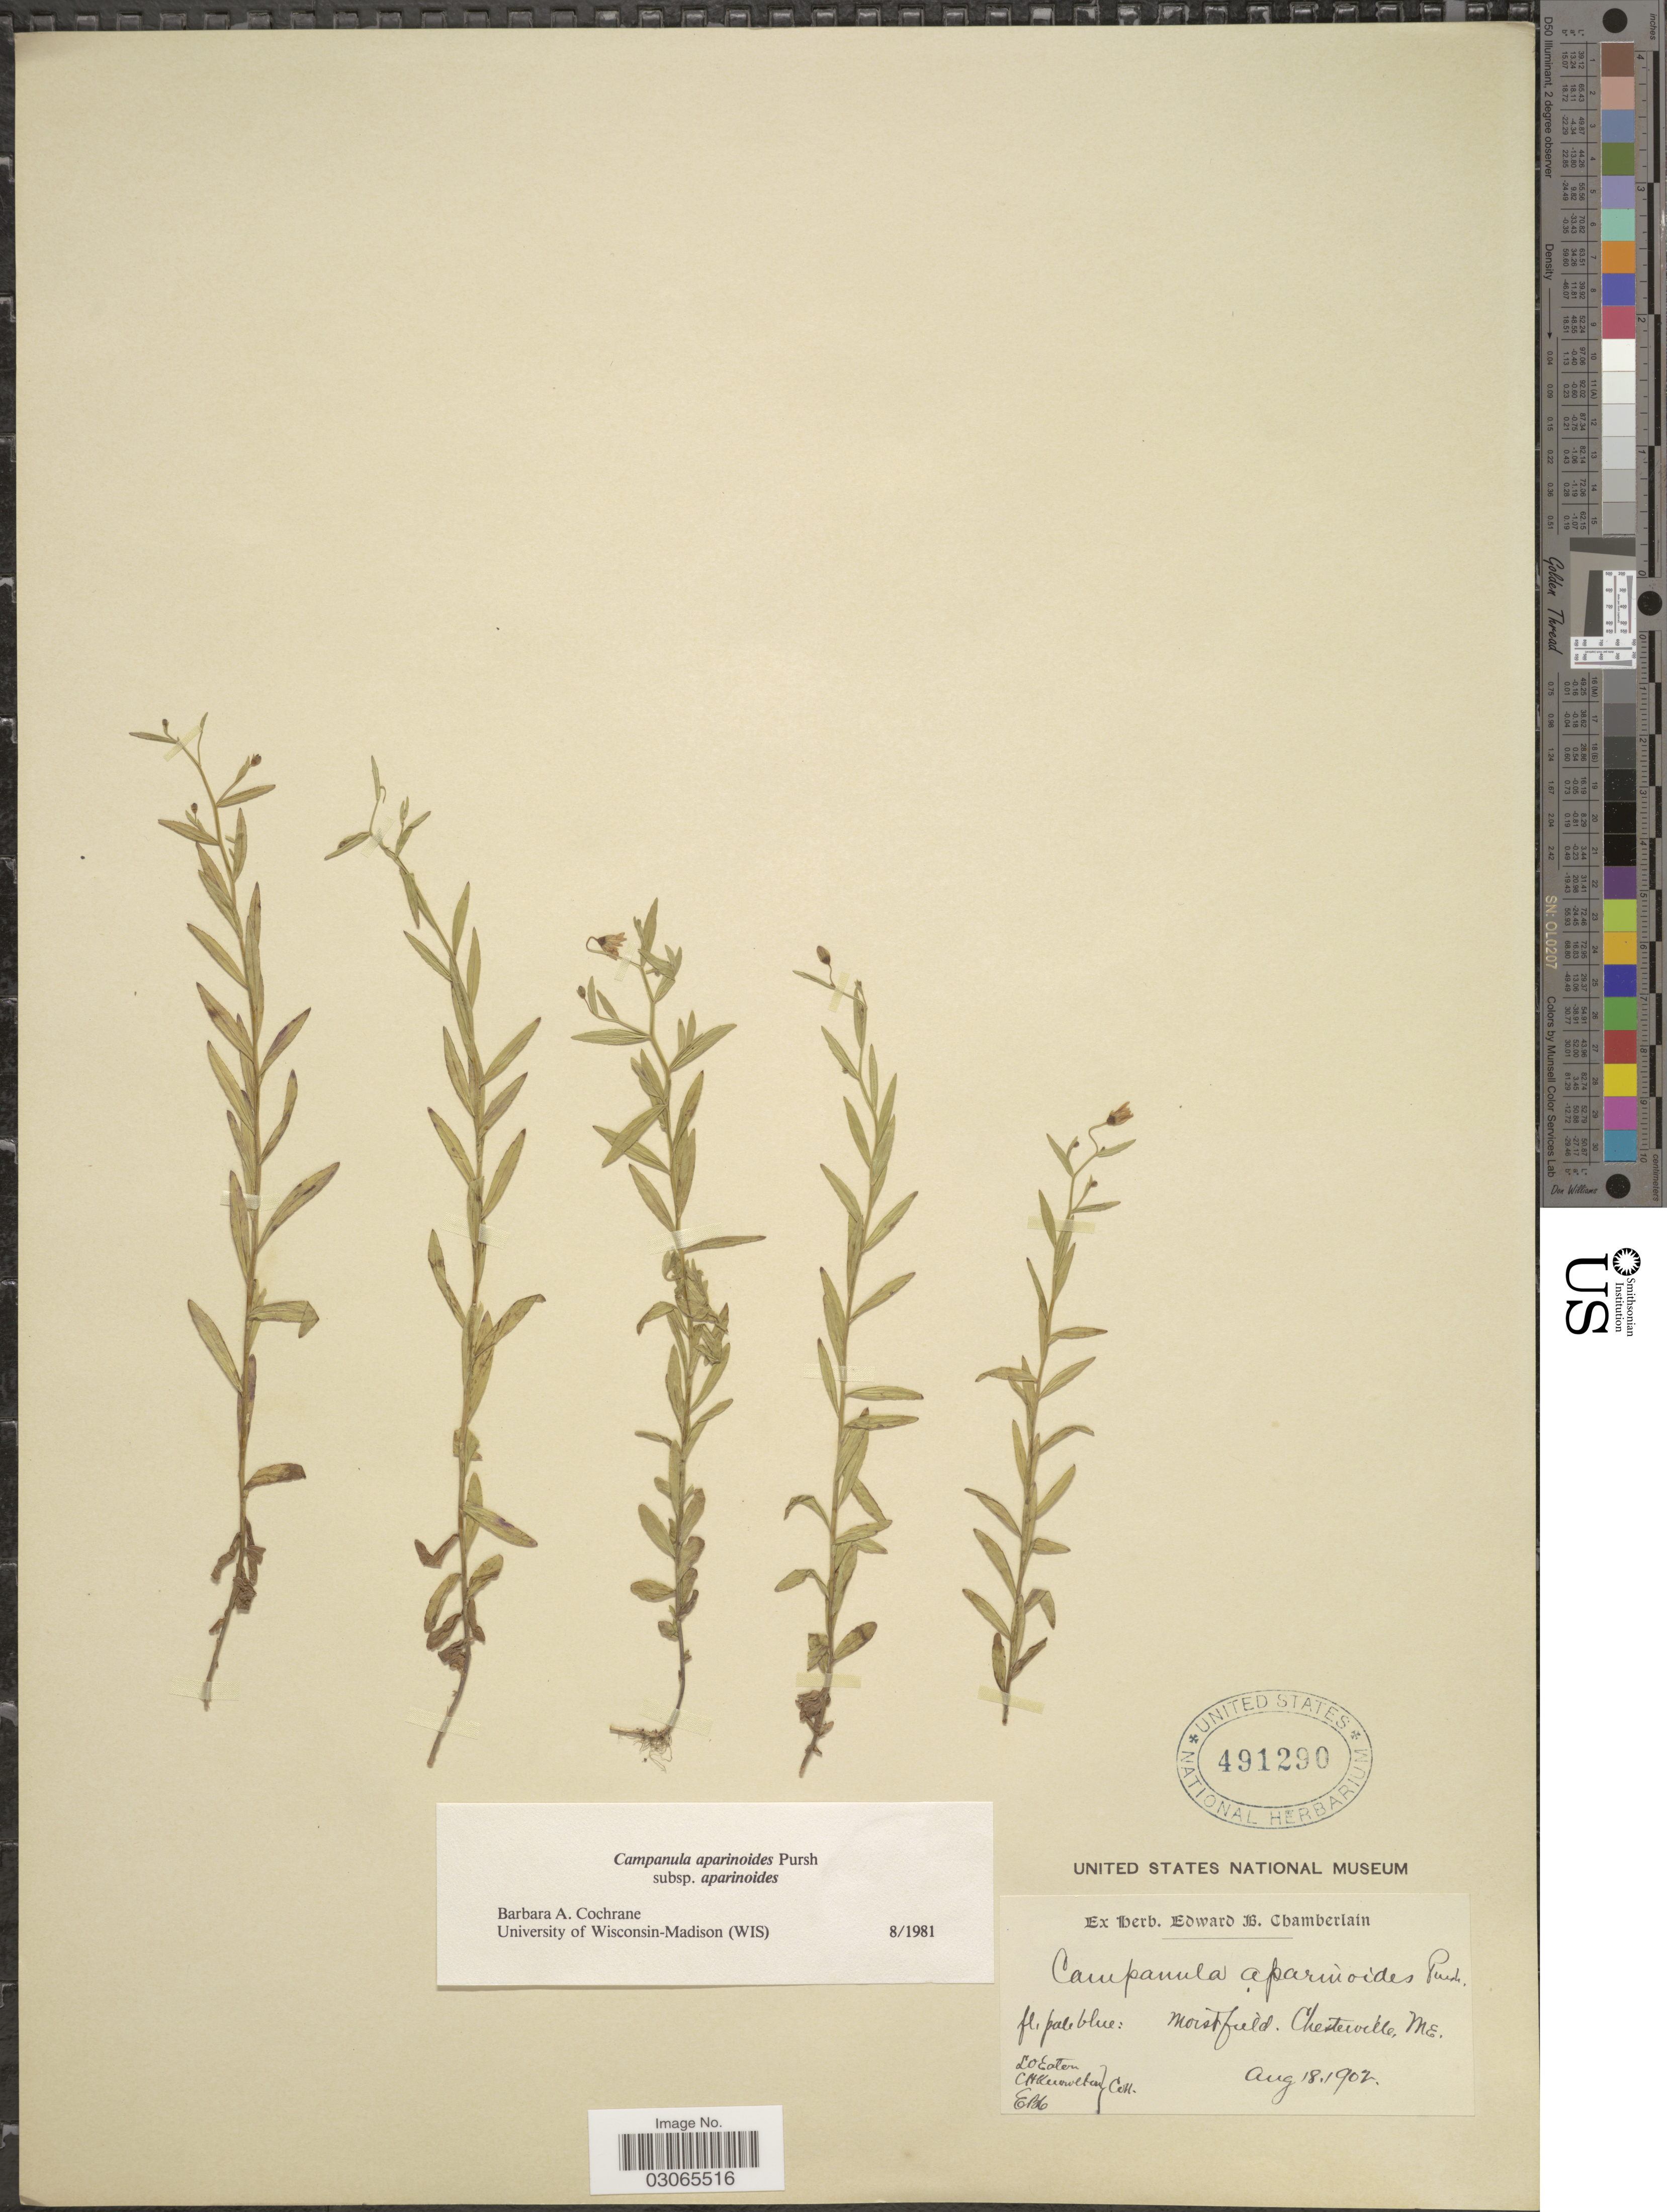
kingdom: Plantae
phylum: Tracheophyta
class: Magnoliopsida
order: Asterales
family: Campanulaceae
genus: Campanula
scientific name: Campanula aparinoides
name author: Pursh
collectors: L. O. Eaton, C. H. Knowlton & E. Chamberlain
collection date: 1902-08-18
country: United States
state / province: Maine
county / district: Franklin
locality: Chesterville.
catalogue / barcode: US 491290